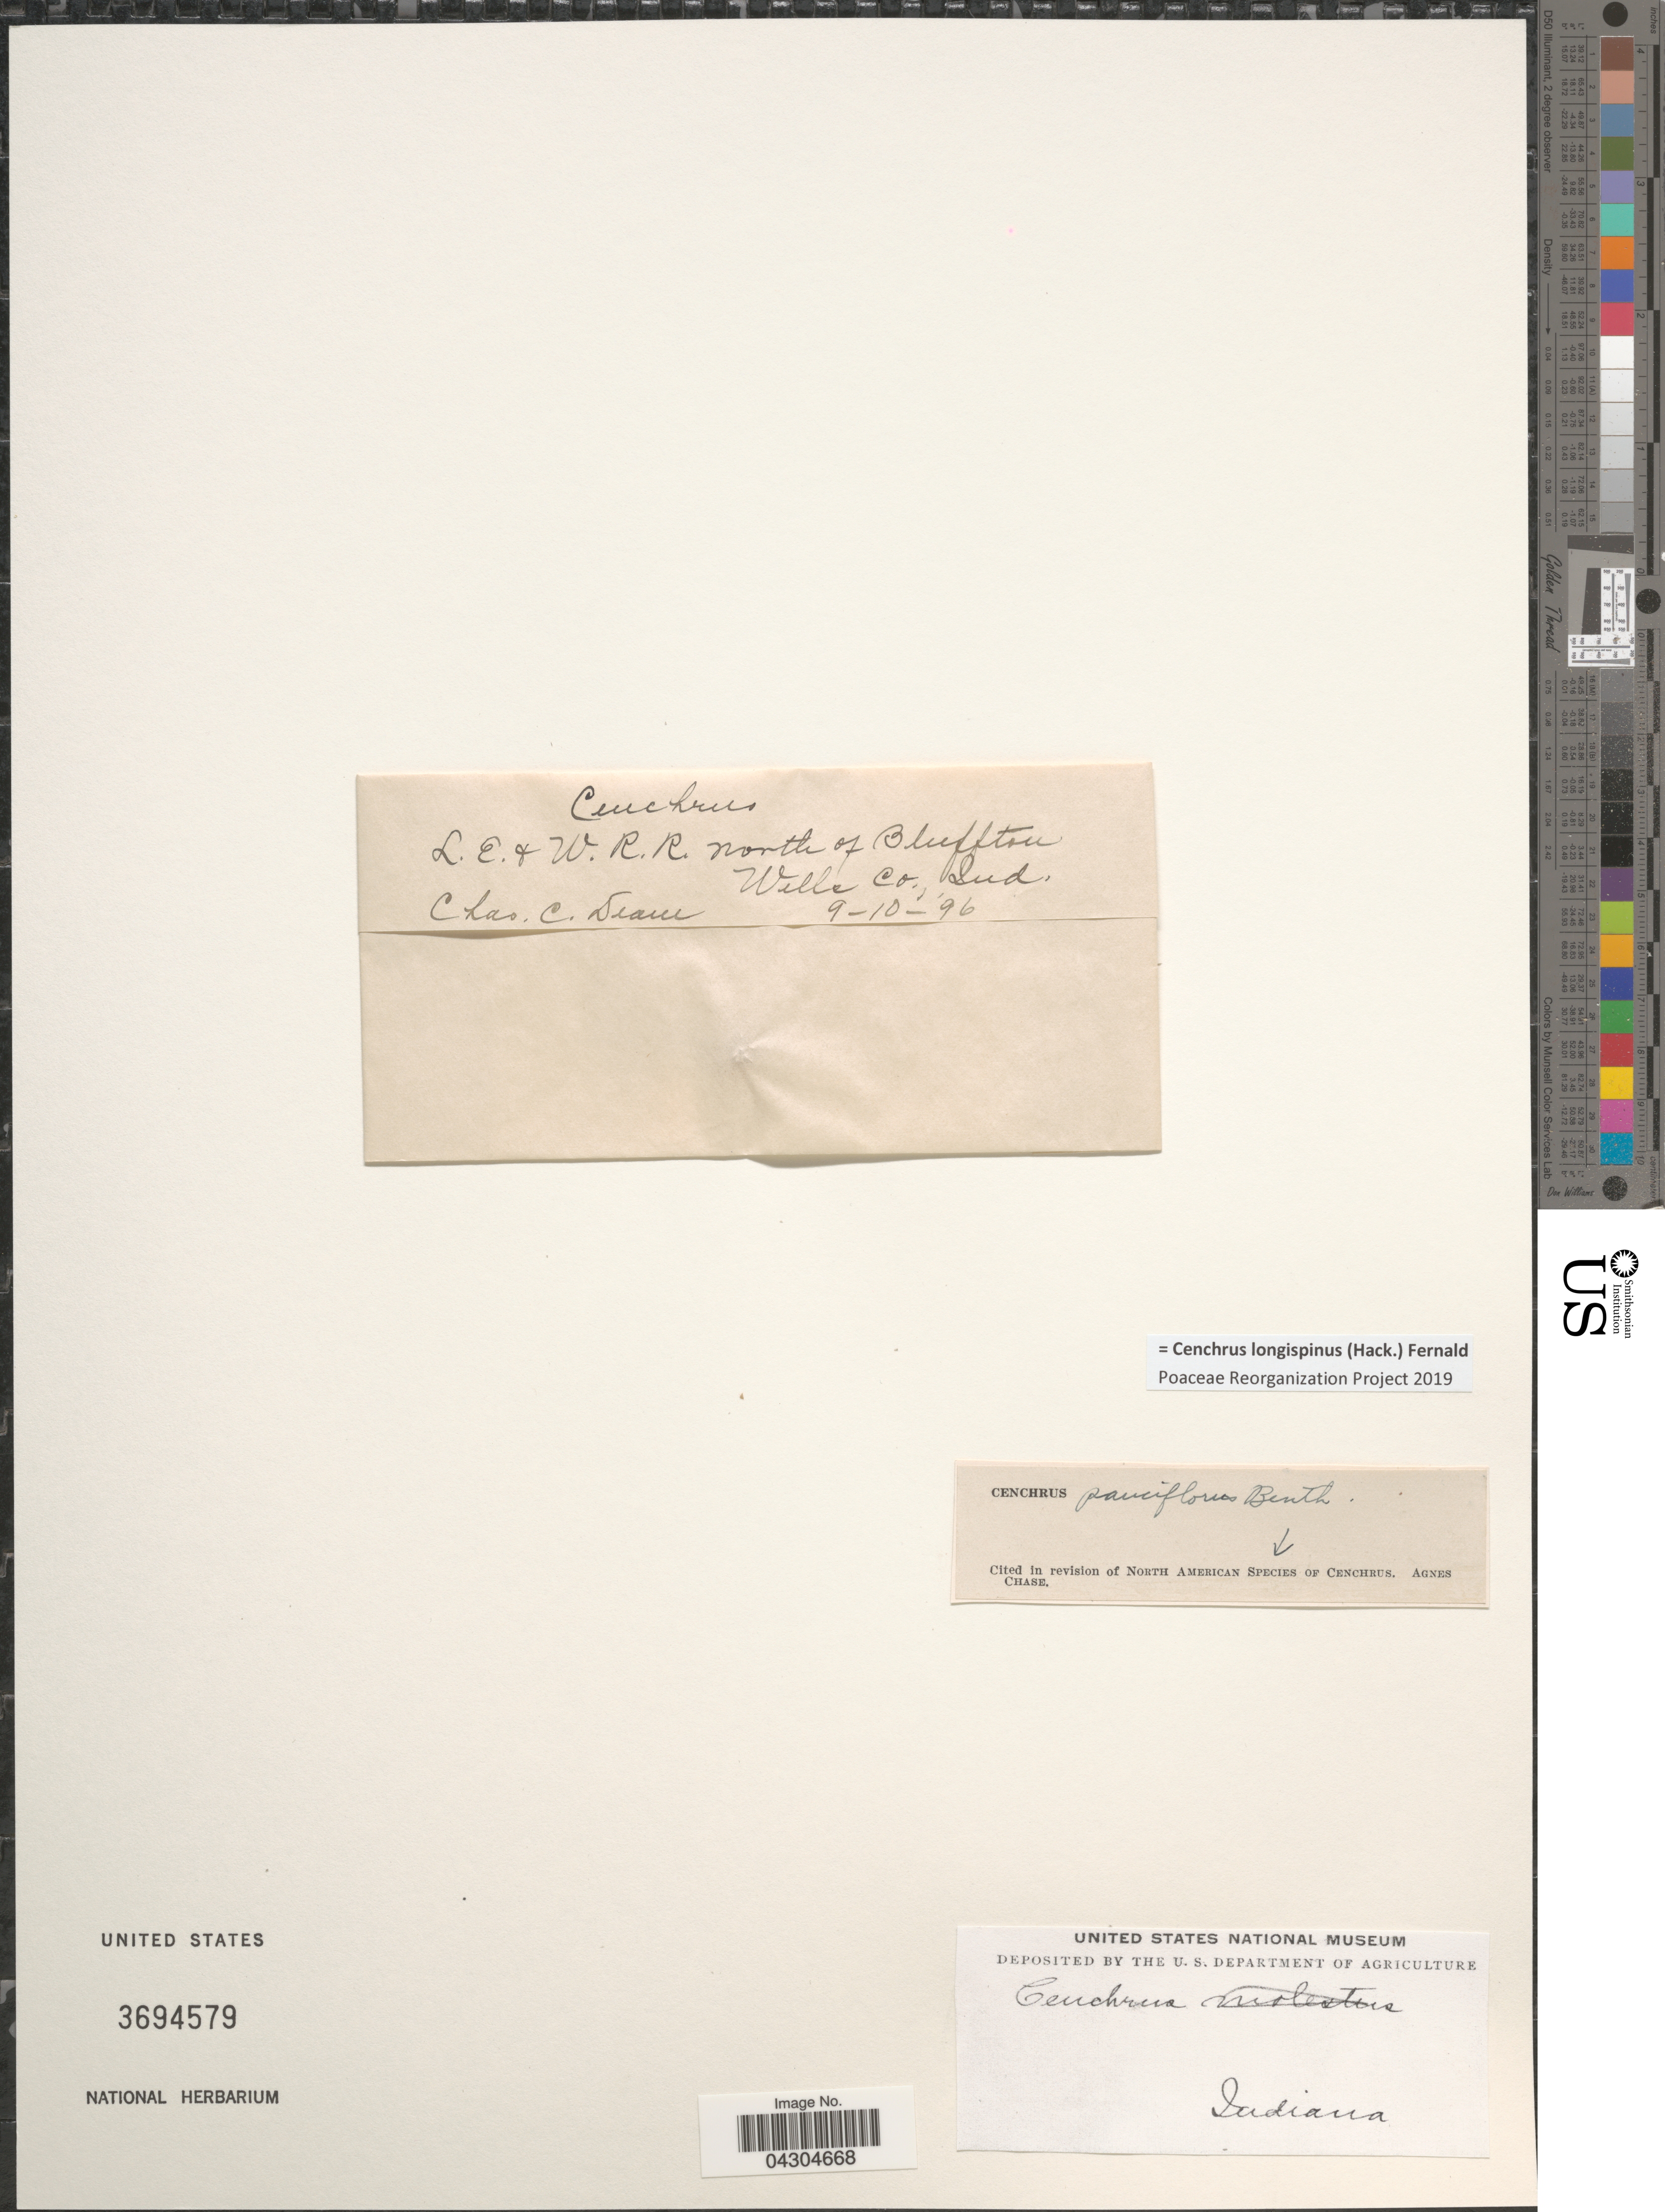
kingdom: Plantae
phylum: Tracheophyta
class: Liliopsida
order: Poales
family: Poaceae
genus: Cenchrus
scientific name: Cenchrus longispinus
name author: (Hack.) Fernald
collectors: C. C. Deam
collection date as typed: Transcribed d/m/y: 10/9/96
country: United States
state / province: Indiana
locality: L.E. + W.R.R. north of Bluffton. Wills Co.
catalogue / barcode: US 3694579